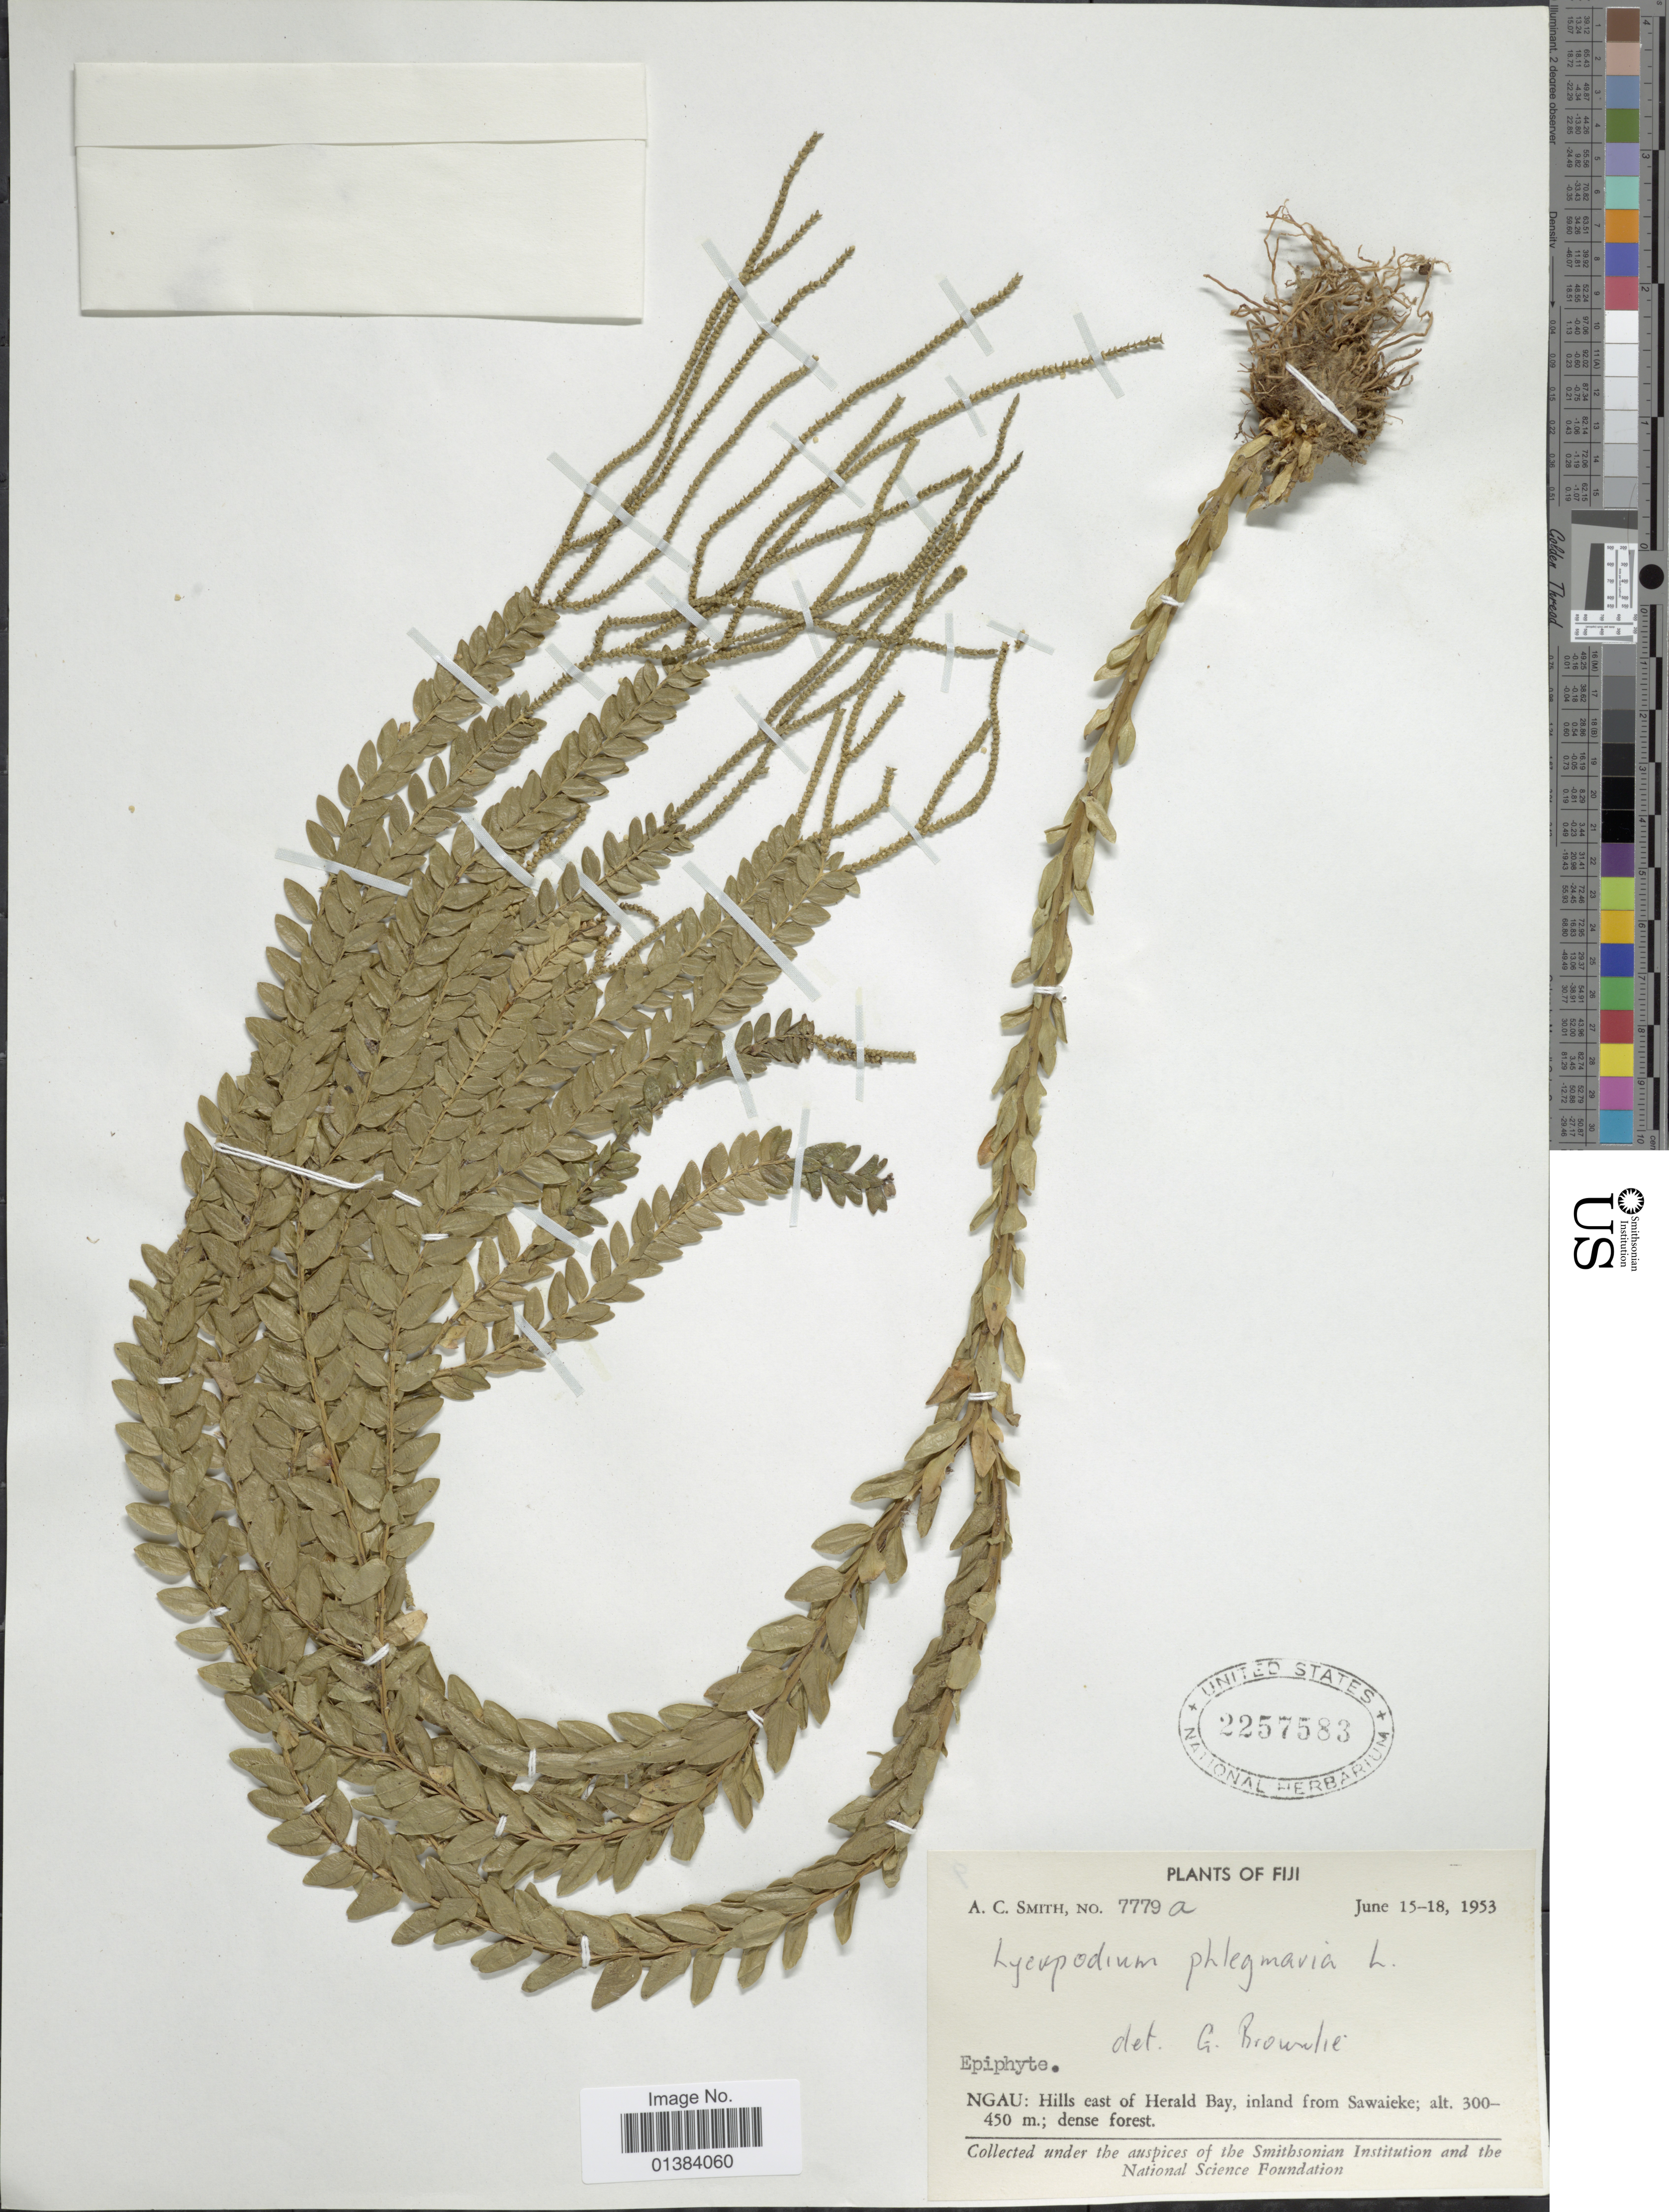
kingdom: Plantae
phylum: Tracheophyta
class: Lycopodiopsida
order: Lycopodiales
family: Lycopodiaceae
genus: Phlegmariurus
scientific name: Phlegmariurus phlegmarioides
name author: (Gaudich.) A. R. Field & Bostock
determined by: Field, A. R.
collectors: A. C. Smith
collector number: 7779a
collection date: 1953-06-15/1953-06-18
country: Fiji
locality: Ngau: Hills east of Herald Bay, inland from Sawaieke.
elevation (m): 300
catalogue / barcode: US 2257583